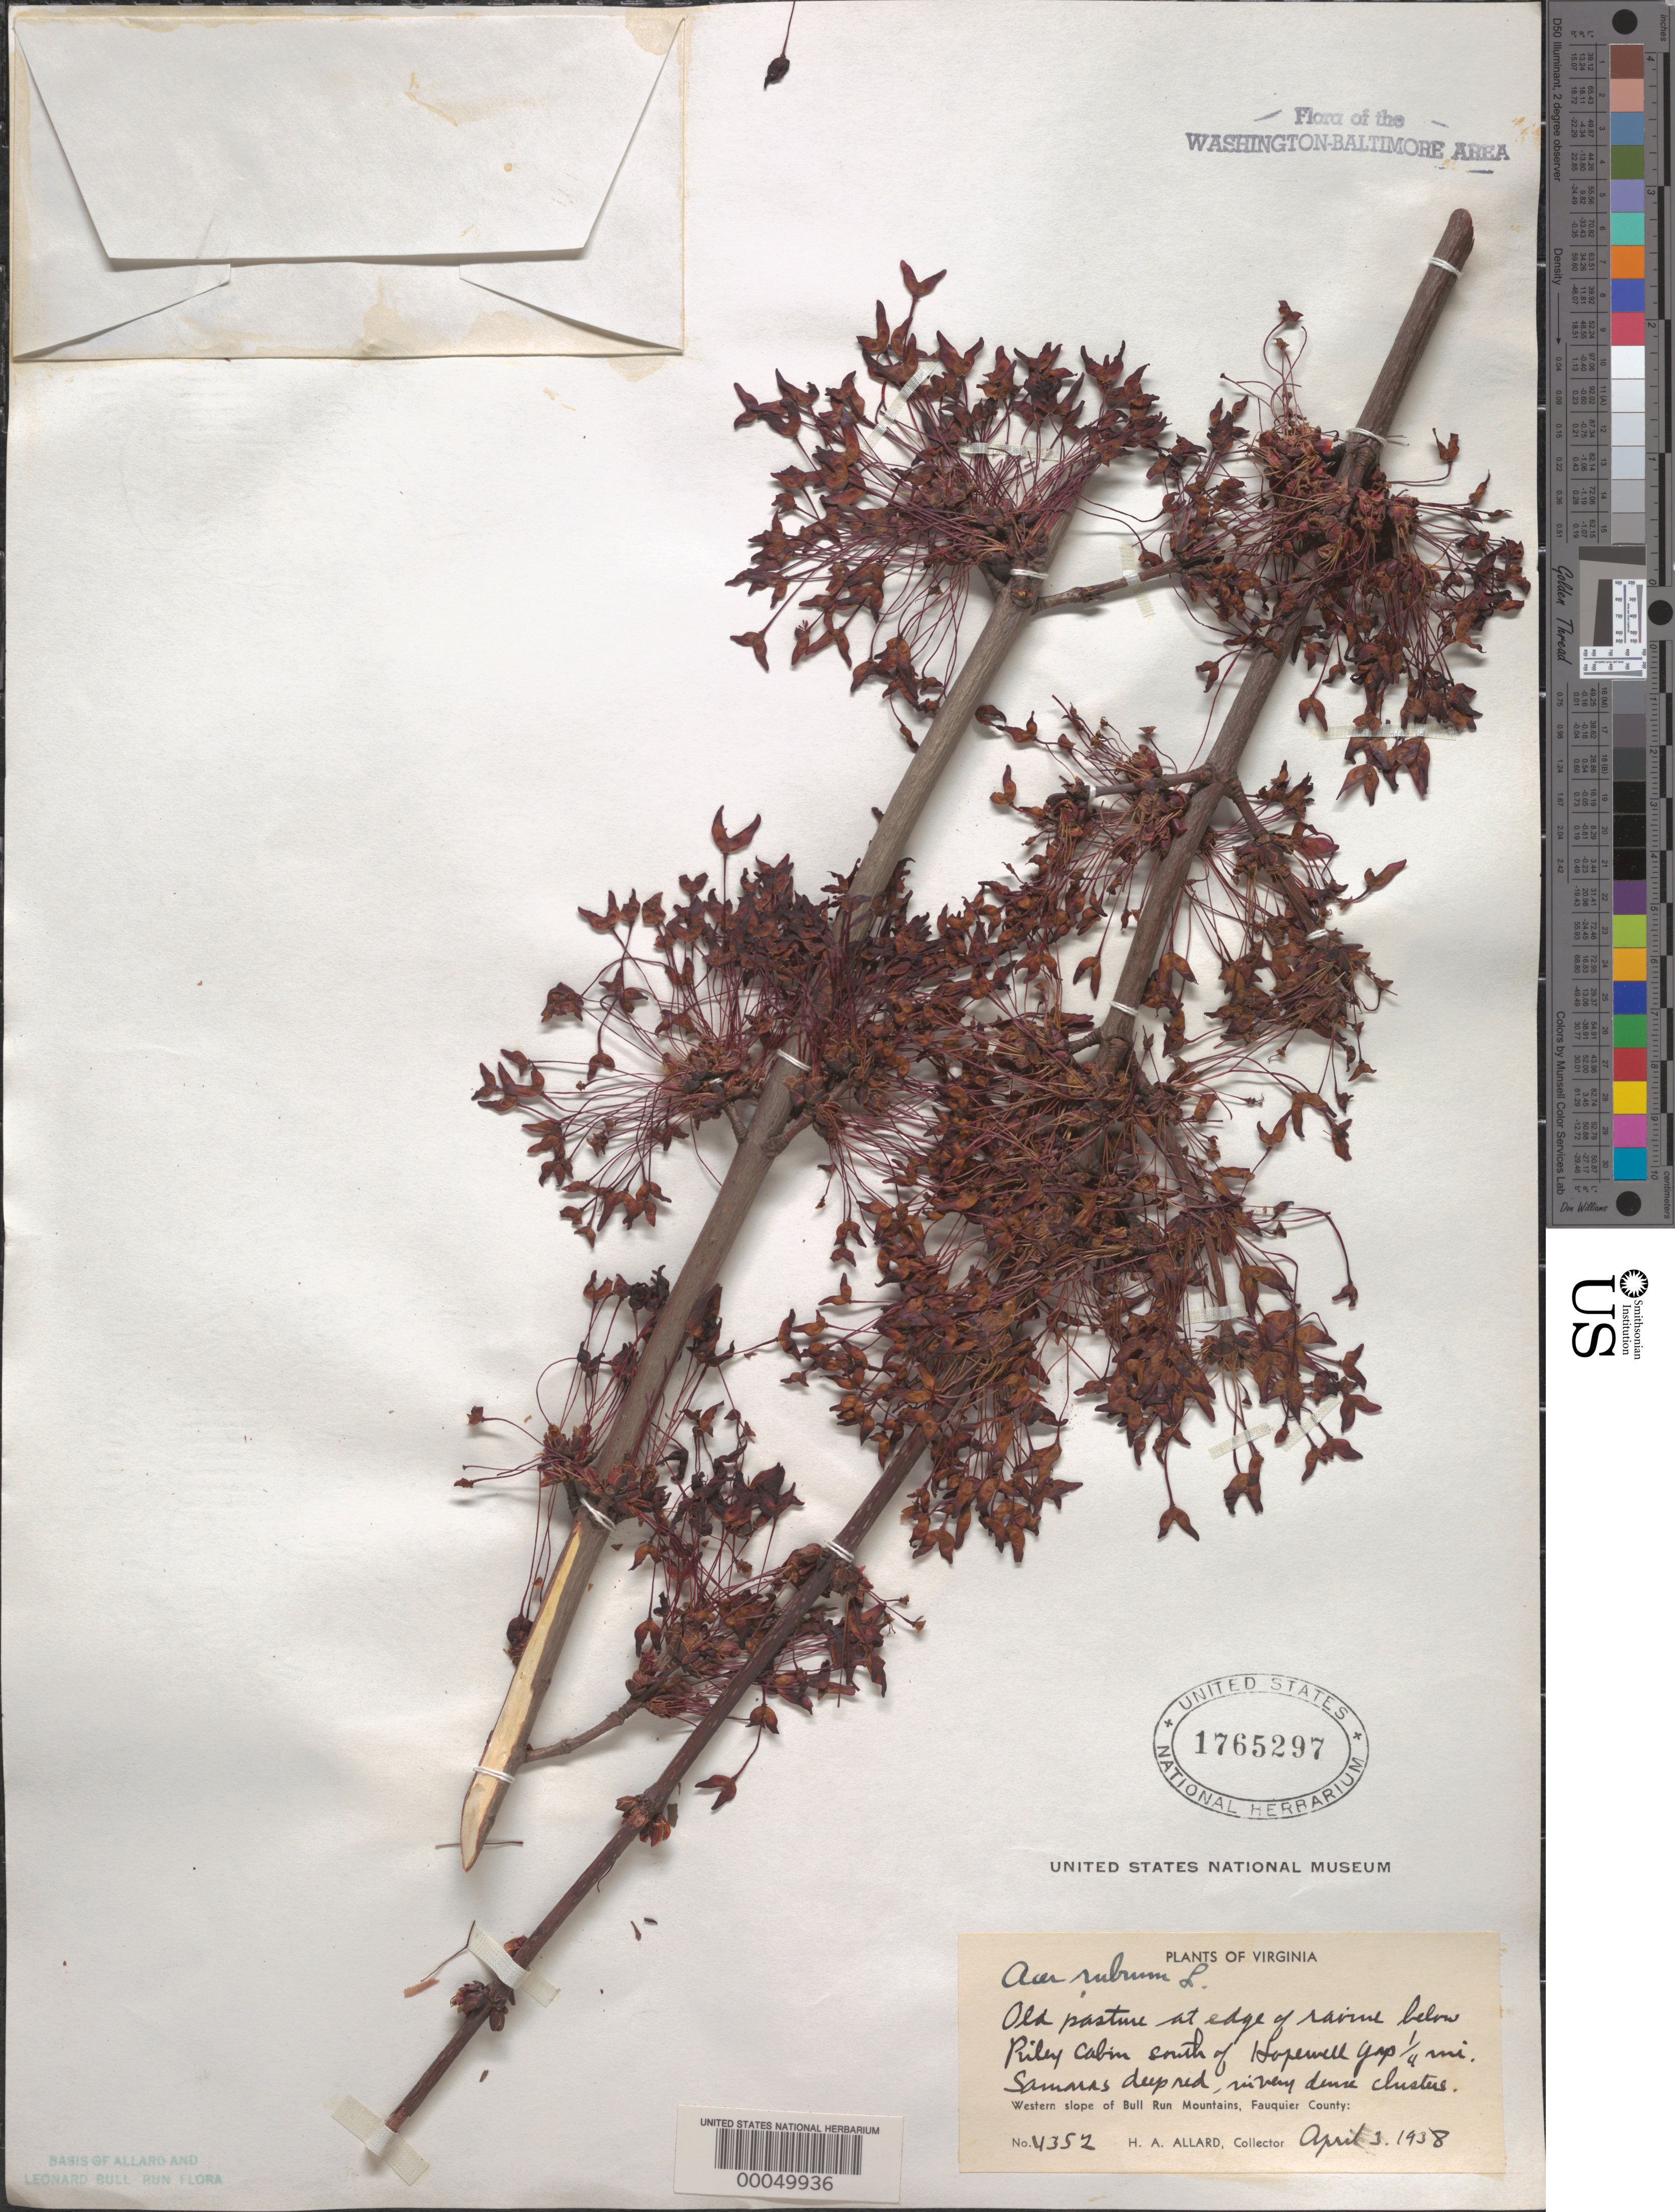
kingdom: Plantae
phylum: Tracheophyta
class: Magnoliopsida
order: Sapindales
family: Sapindaceae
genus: Acer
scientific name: Acer rubrum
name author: L.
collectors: H. A. Allard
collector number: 4352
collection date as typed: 03 Apr 1938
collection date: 1938-04-03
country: United States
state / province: Virginia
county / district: Fauquier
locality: South of Hopewell Gap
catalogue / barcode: US 1765297